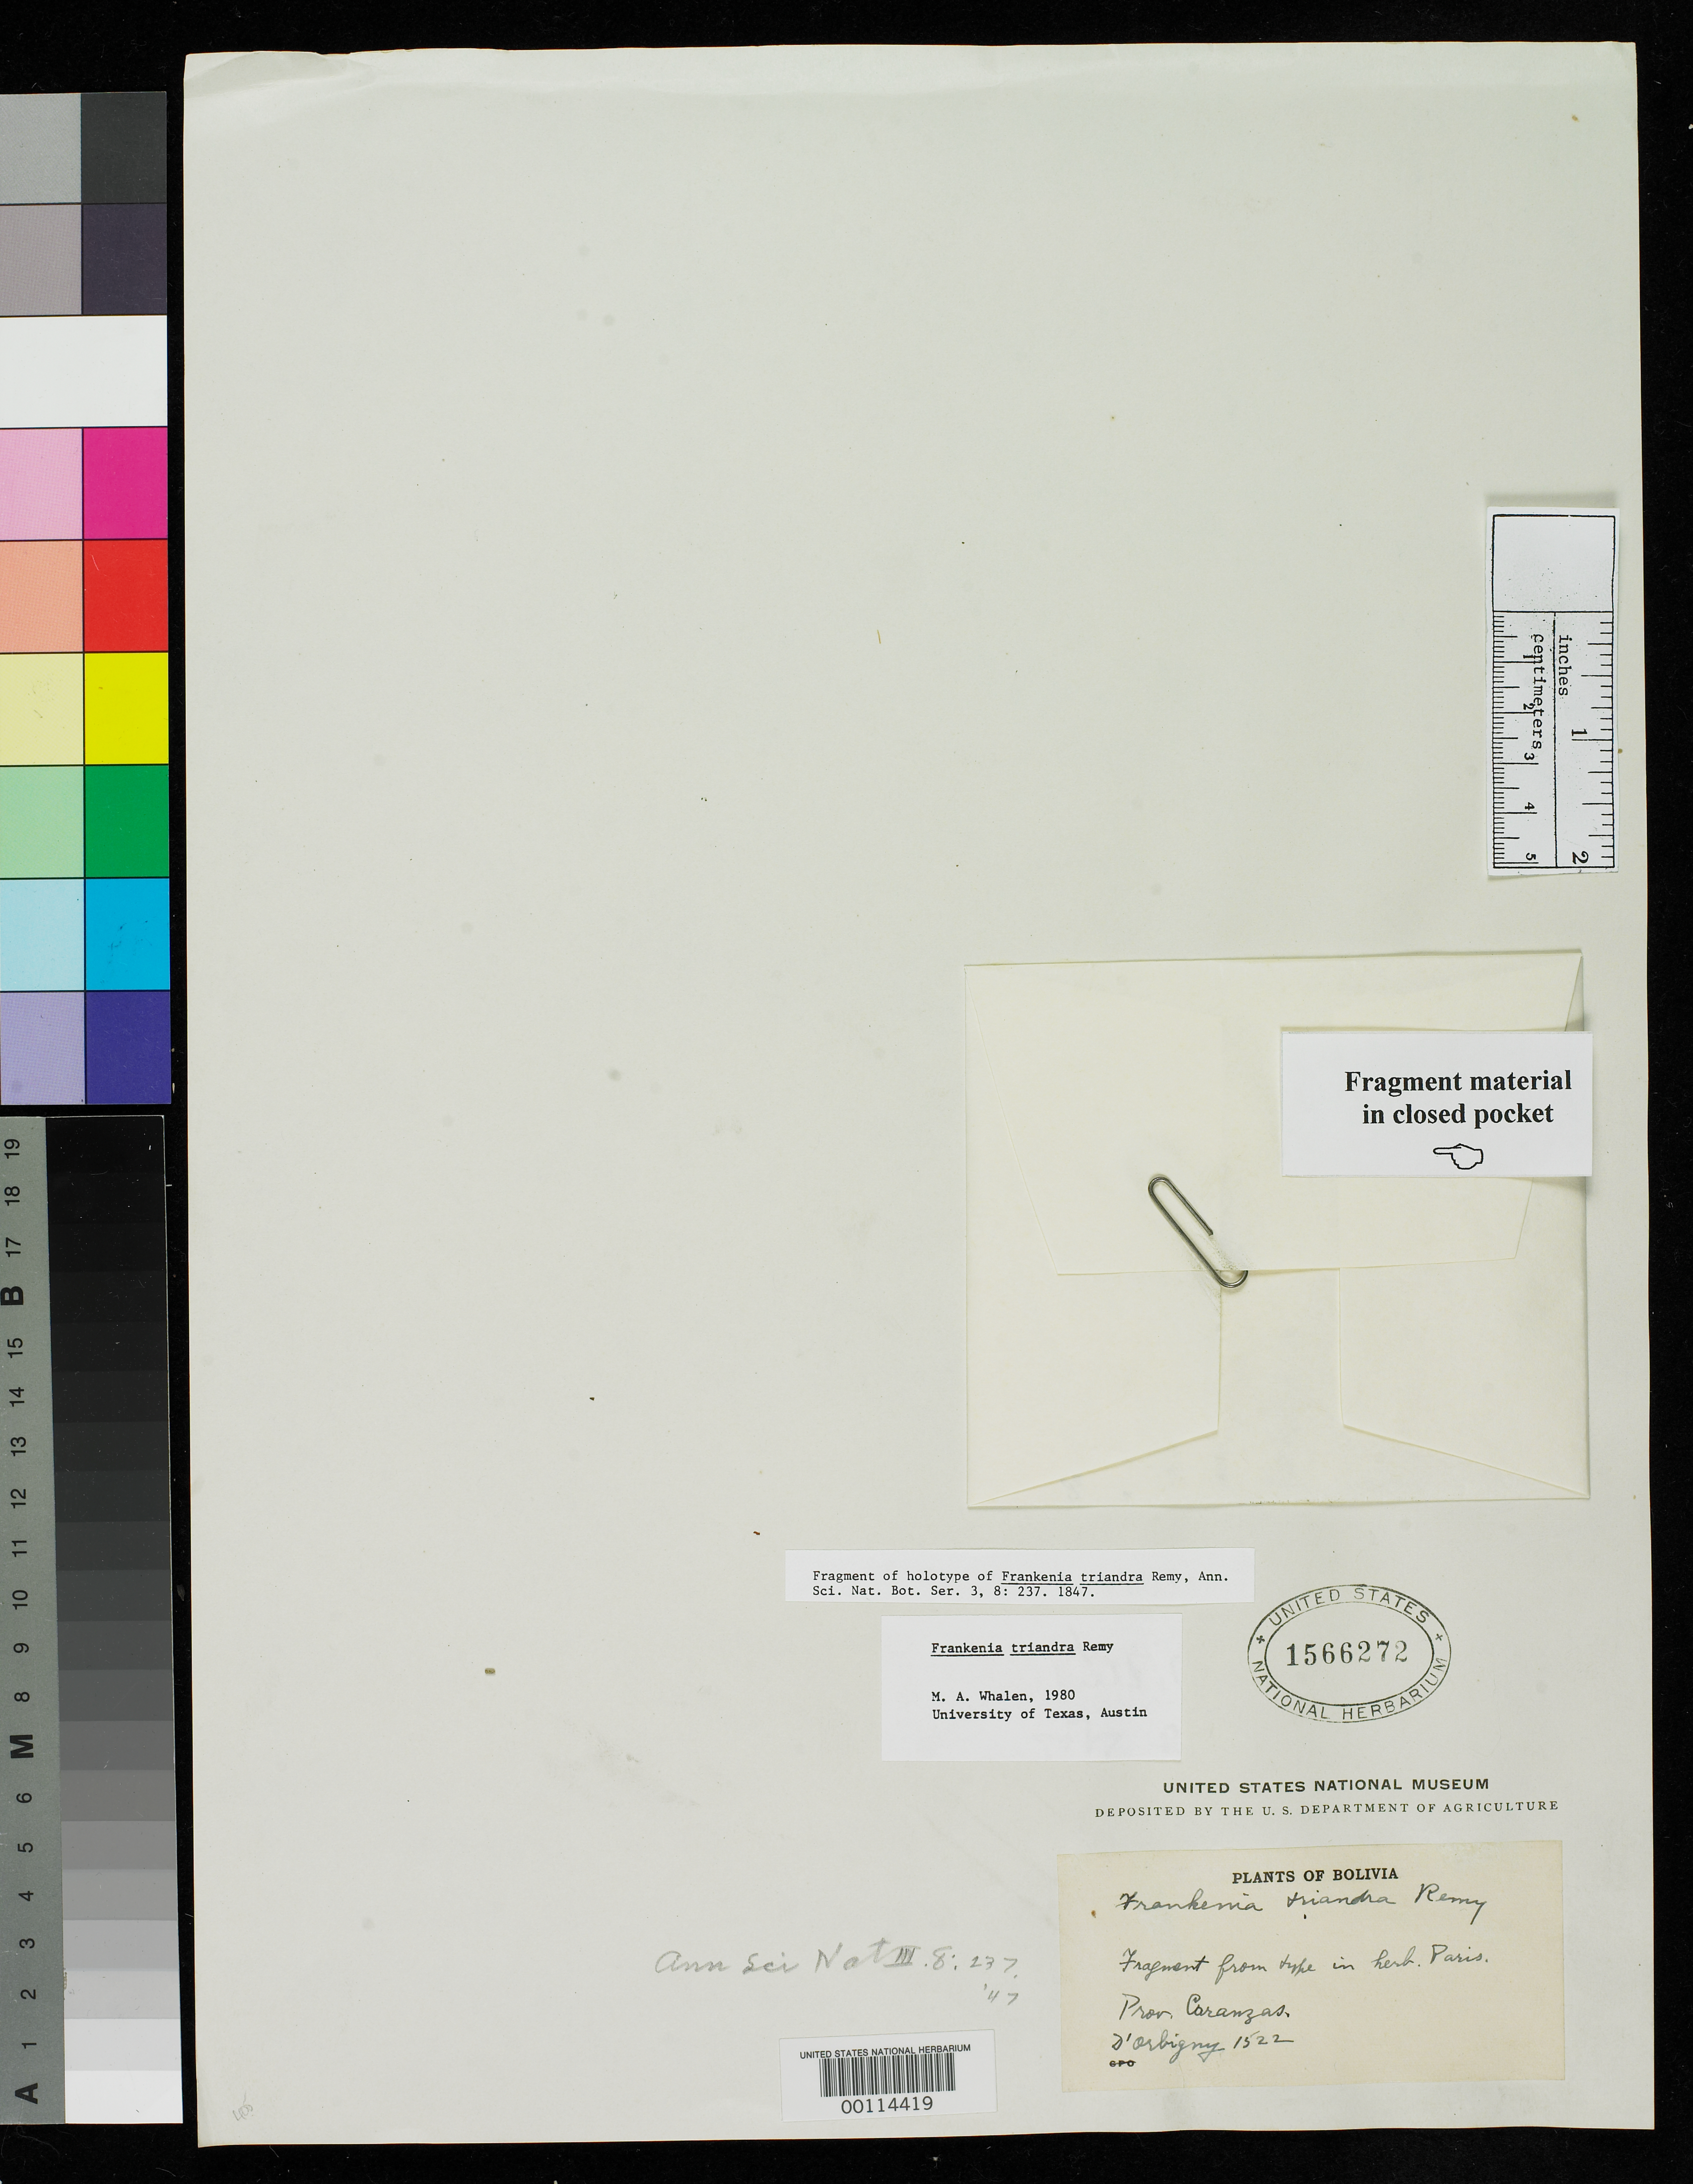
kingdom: Plantae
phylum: Tracheophyta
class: Magnoliopsida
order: Caryophyllales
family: Frankeniaceae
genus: Frankenia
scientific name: Frankenia triandra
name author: J. Rémy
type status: Type Material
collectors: A. D'Orbigny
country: Bolivia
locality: Mapiri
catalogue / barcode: US 1566272